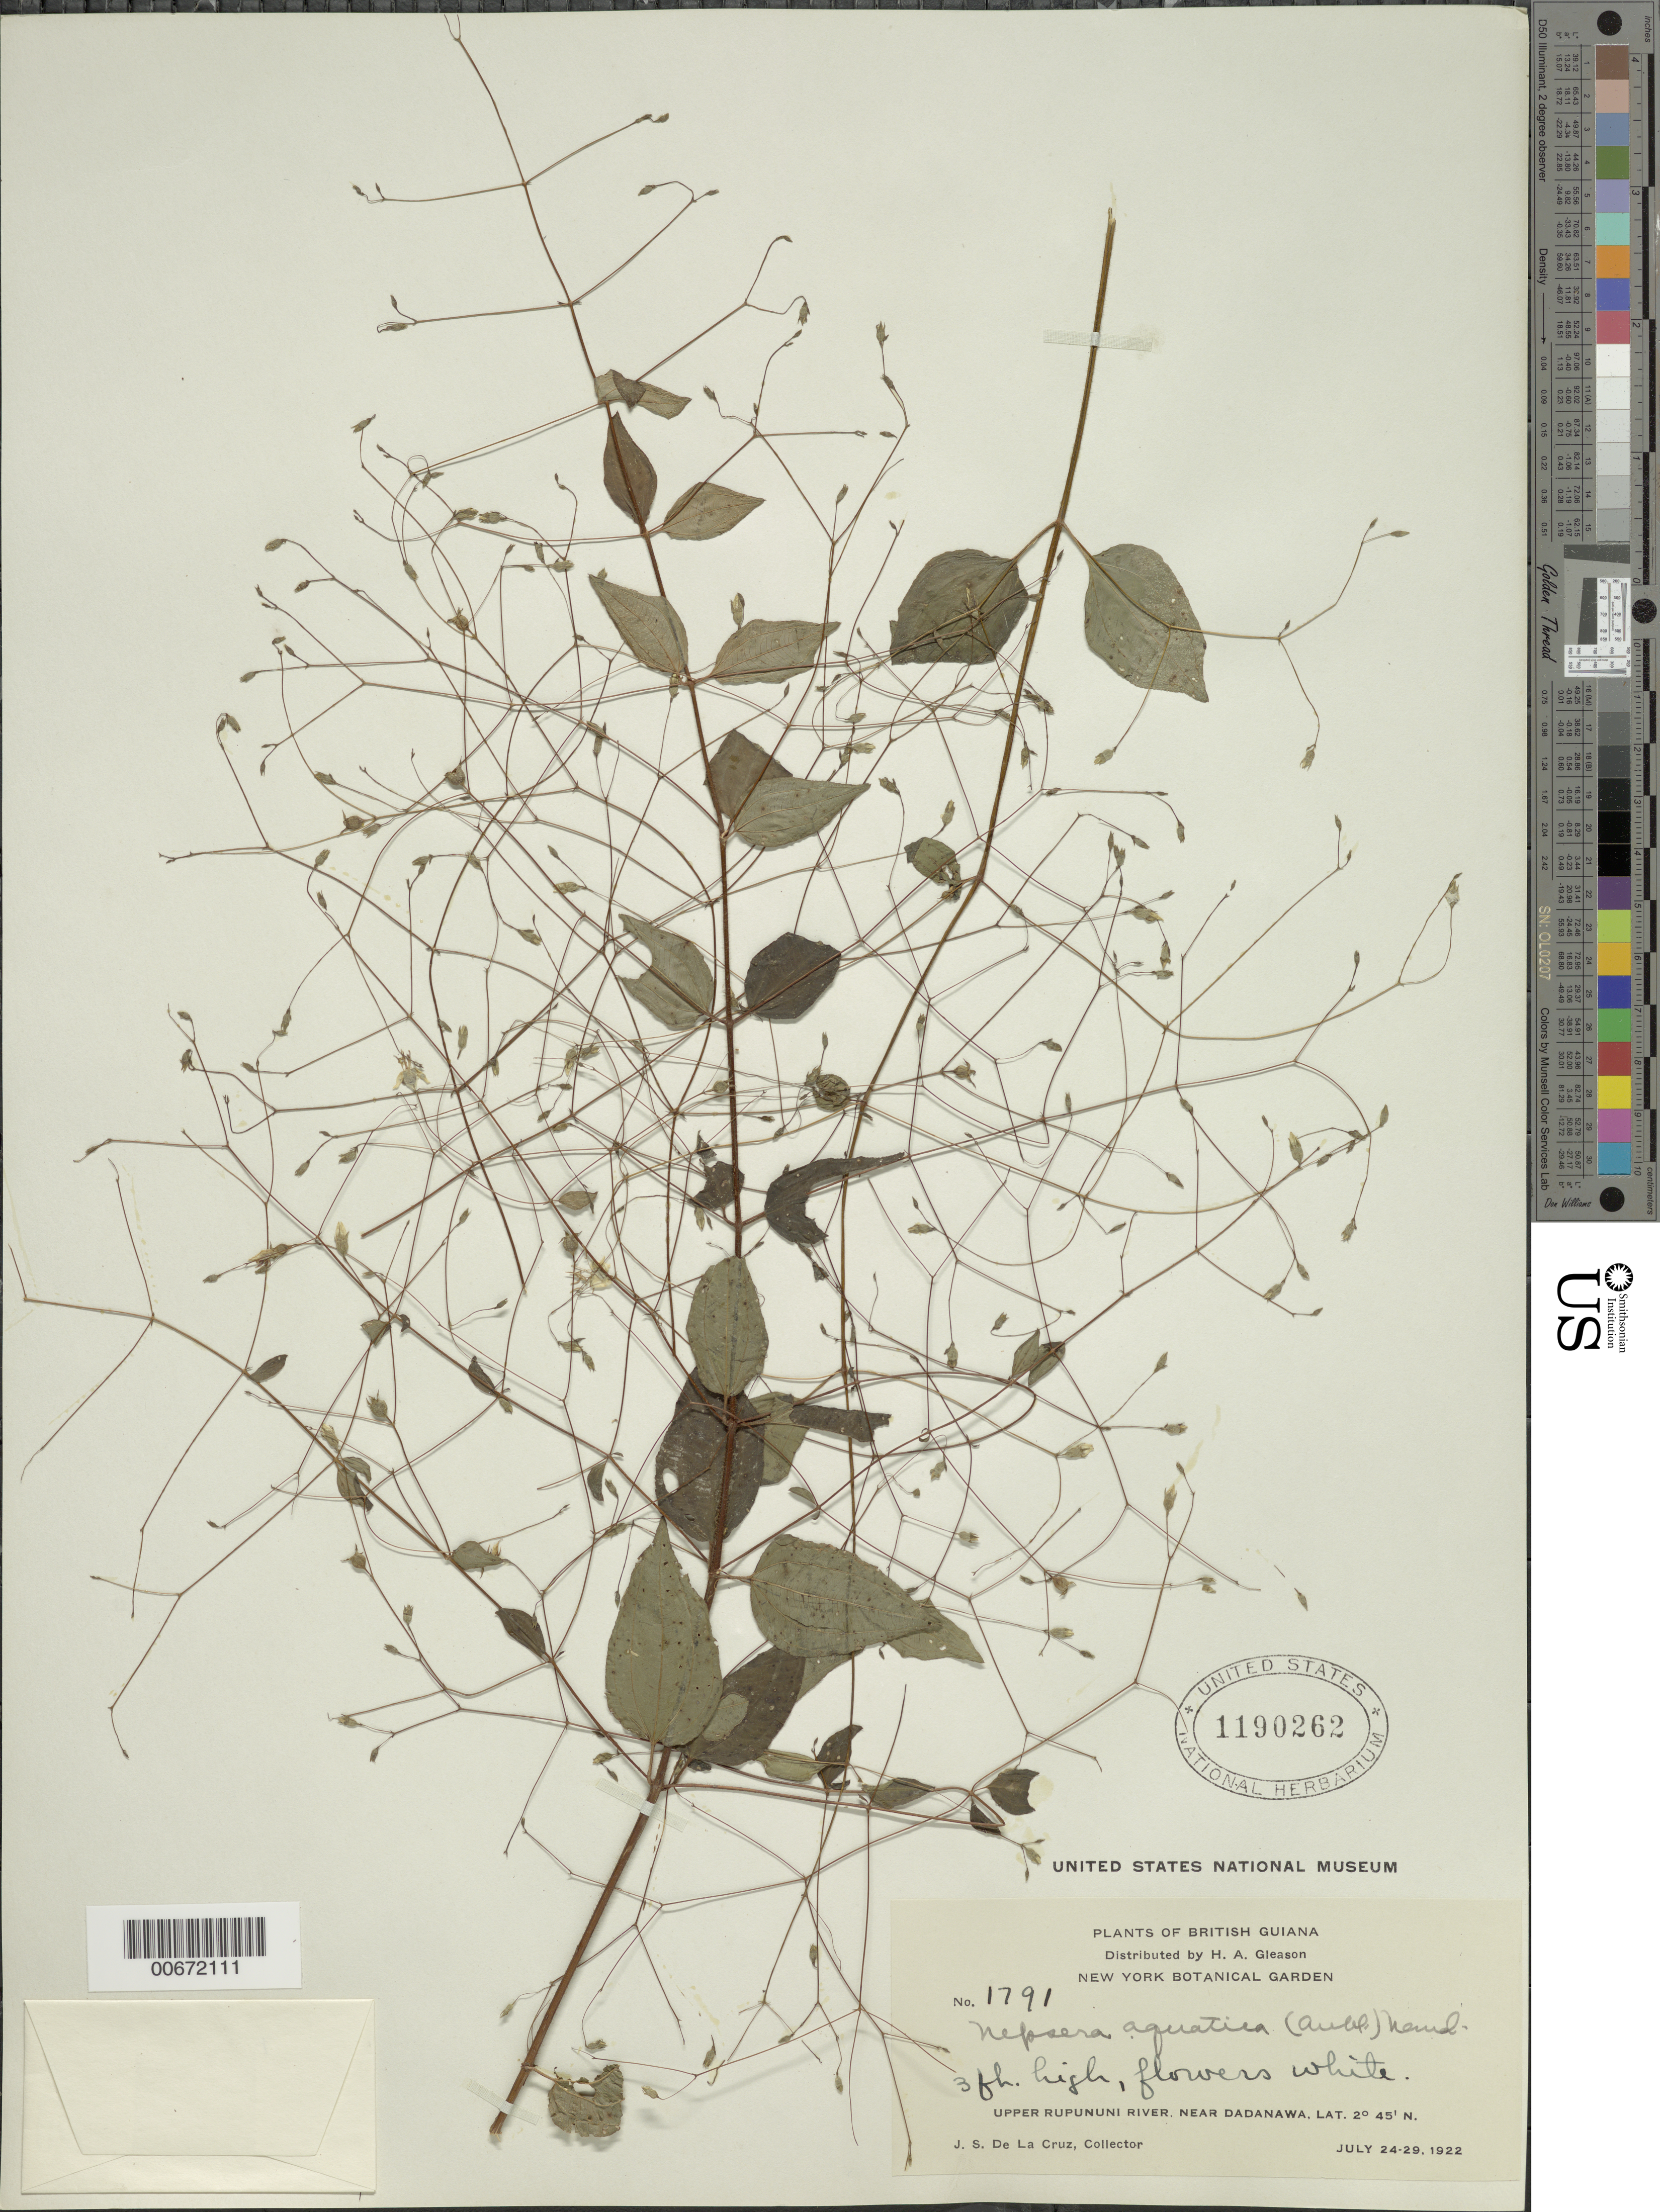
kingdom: Plantae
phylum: Tracheophyta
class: Magnoliopsida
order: Myrtales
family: Melastomataceae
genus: Nepsera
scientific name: Nepsera aquatica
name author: (Aubl.) Naudin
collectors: J. S. de la Cruz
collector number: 1791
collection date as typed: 24-Jul-22 to 29-Jul-22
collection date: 1922-07-24/1922-07-29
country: Guyana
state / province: U. Takutu-U. Essequibo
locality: Dadanawa, near, upper Rupununi R.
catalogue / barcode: US 1190262